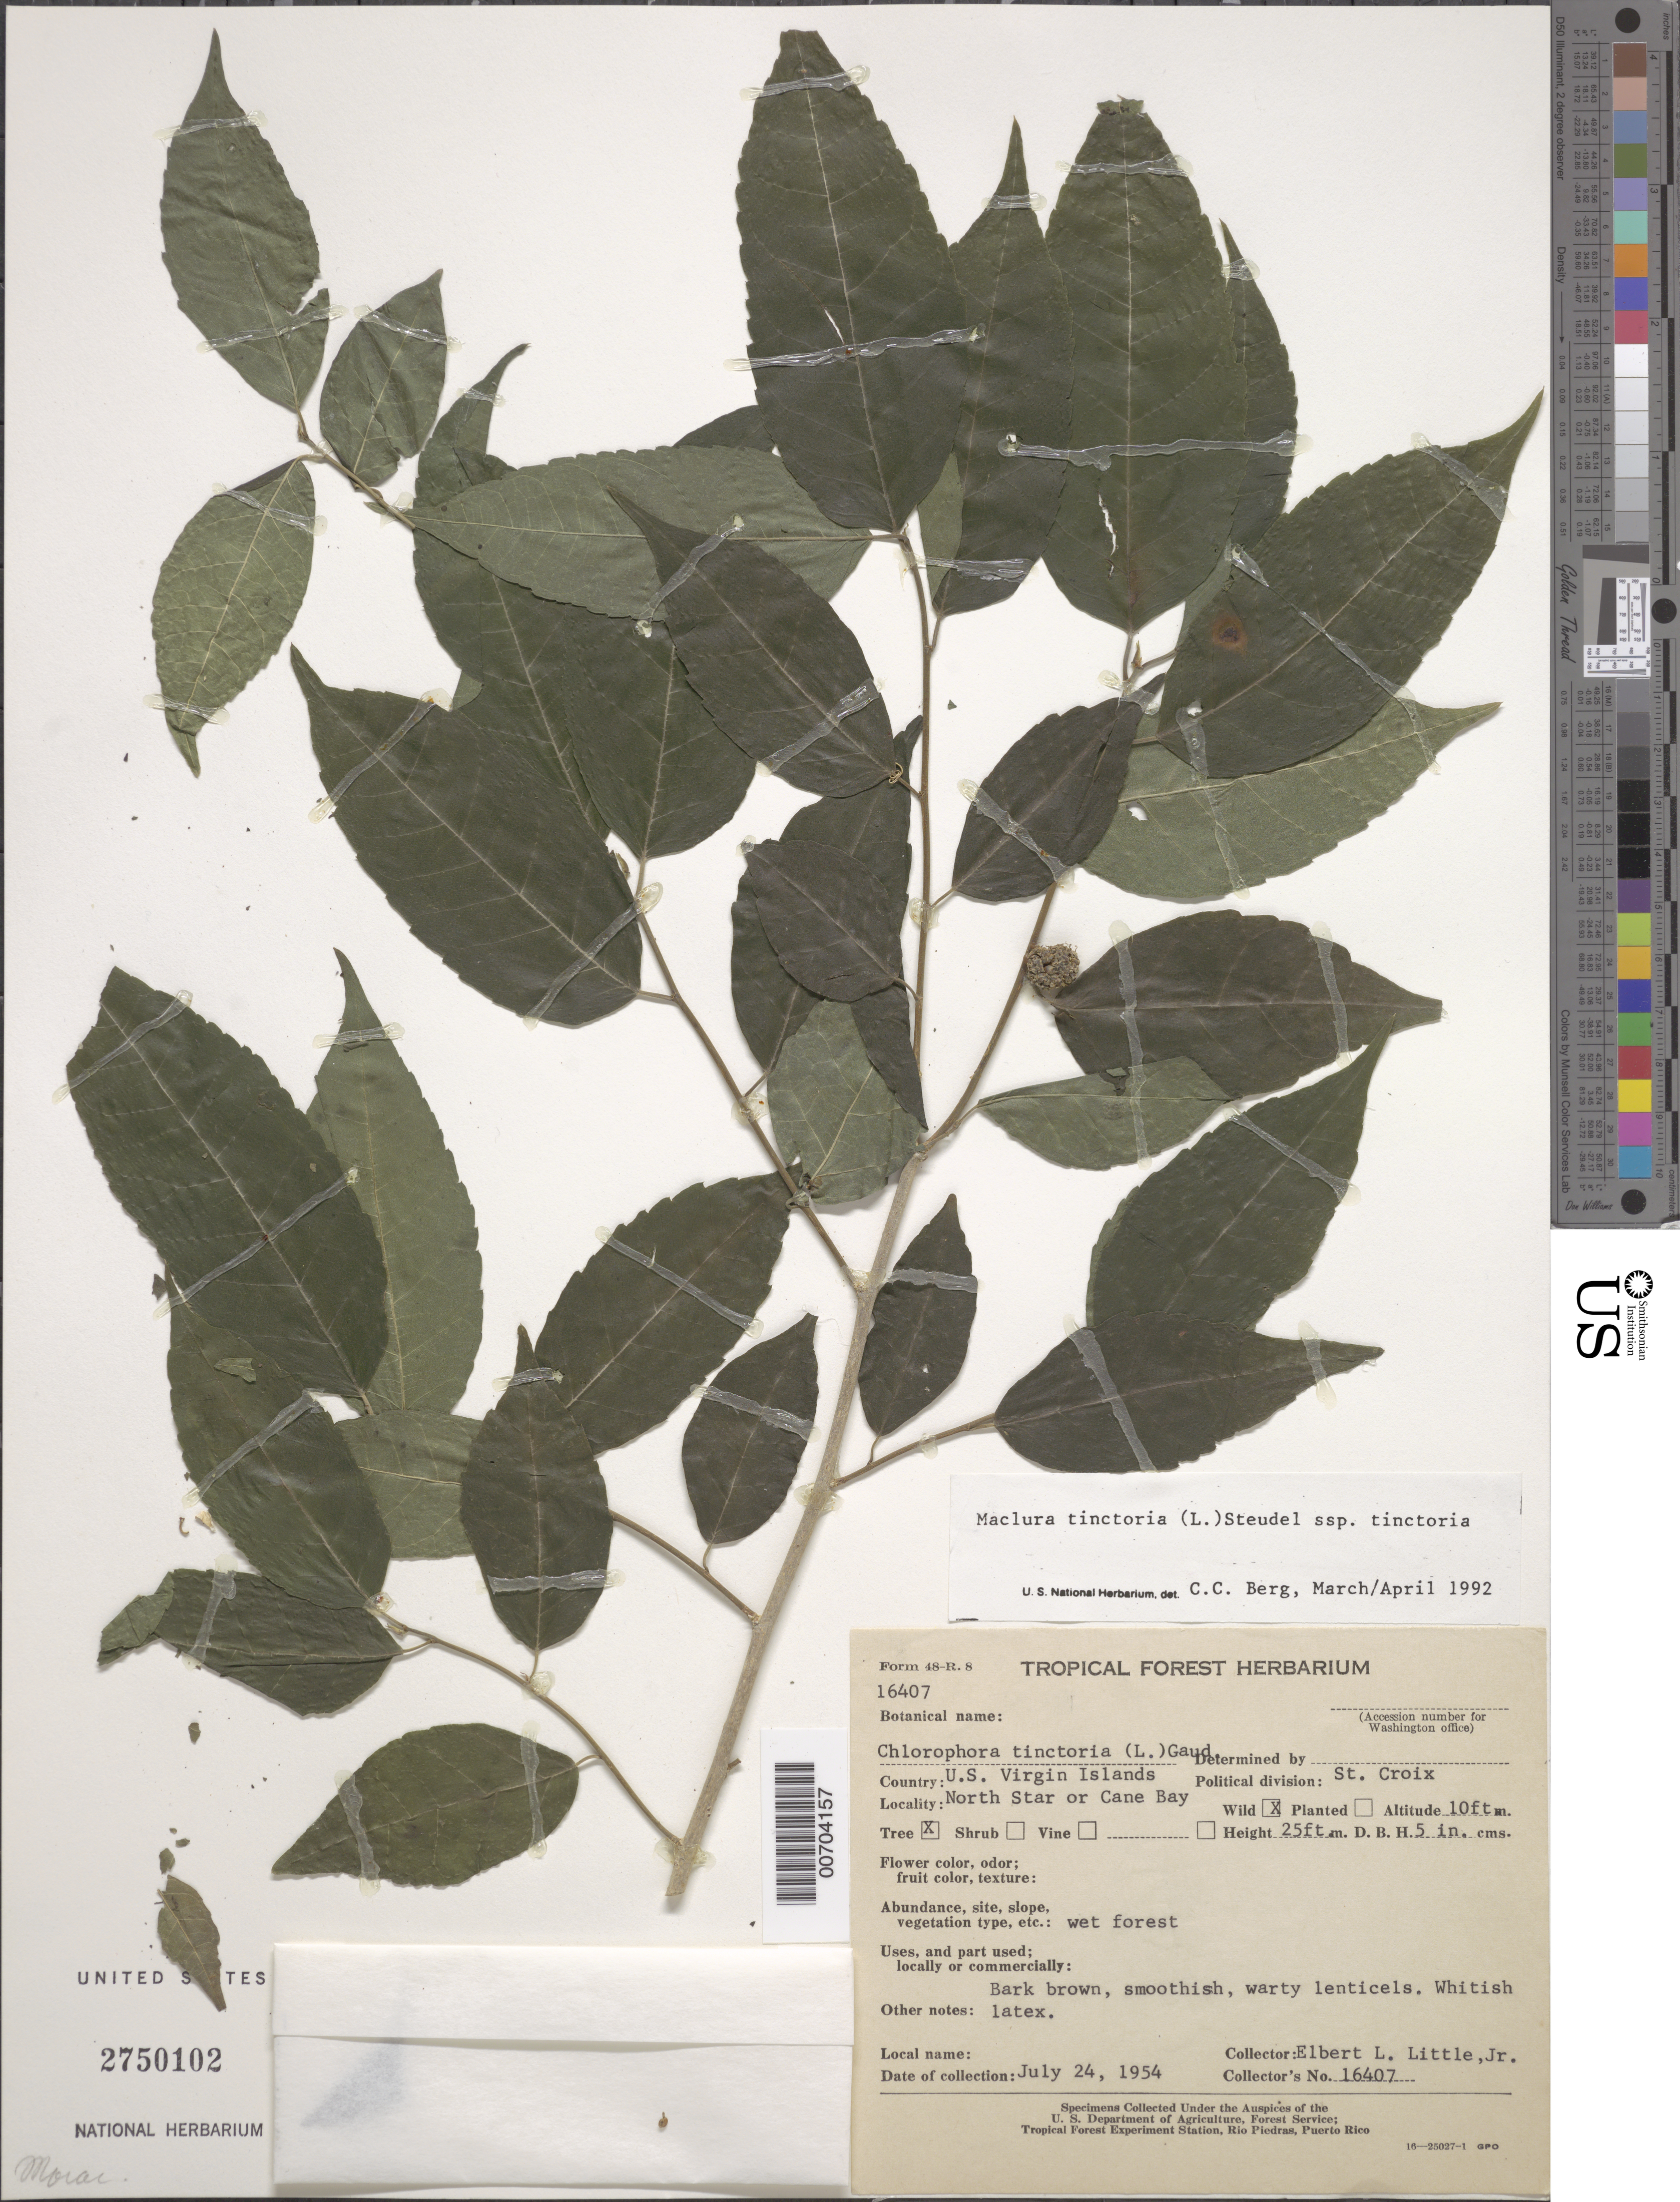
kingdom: Plantae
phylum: Tracheophyta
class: Magnoliopsida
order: Rosales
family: Moraceae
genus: Maclura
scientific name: Maclura tinctoria subsp. tinctoria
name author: (L.) D. Don ex Steud.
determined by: Berg, C. C.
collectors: E. L. Little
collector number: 16407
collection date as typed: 24 Jul 1954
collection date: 1954-07-24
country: U.S. Virgin Islands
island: St. Croix Island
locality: North Star or Cane Bay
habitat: Wet forest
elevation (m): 3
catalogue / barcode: US 2750102